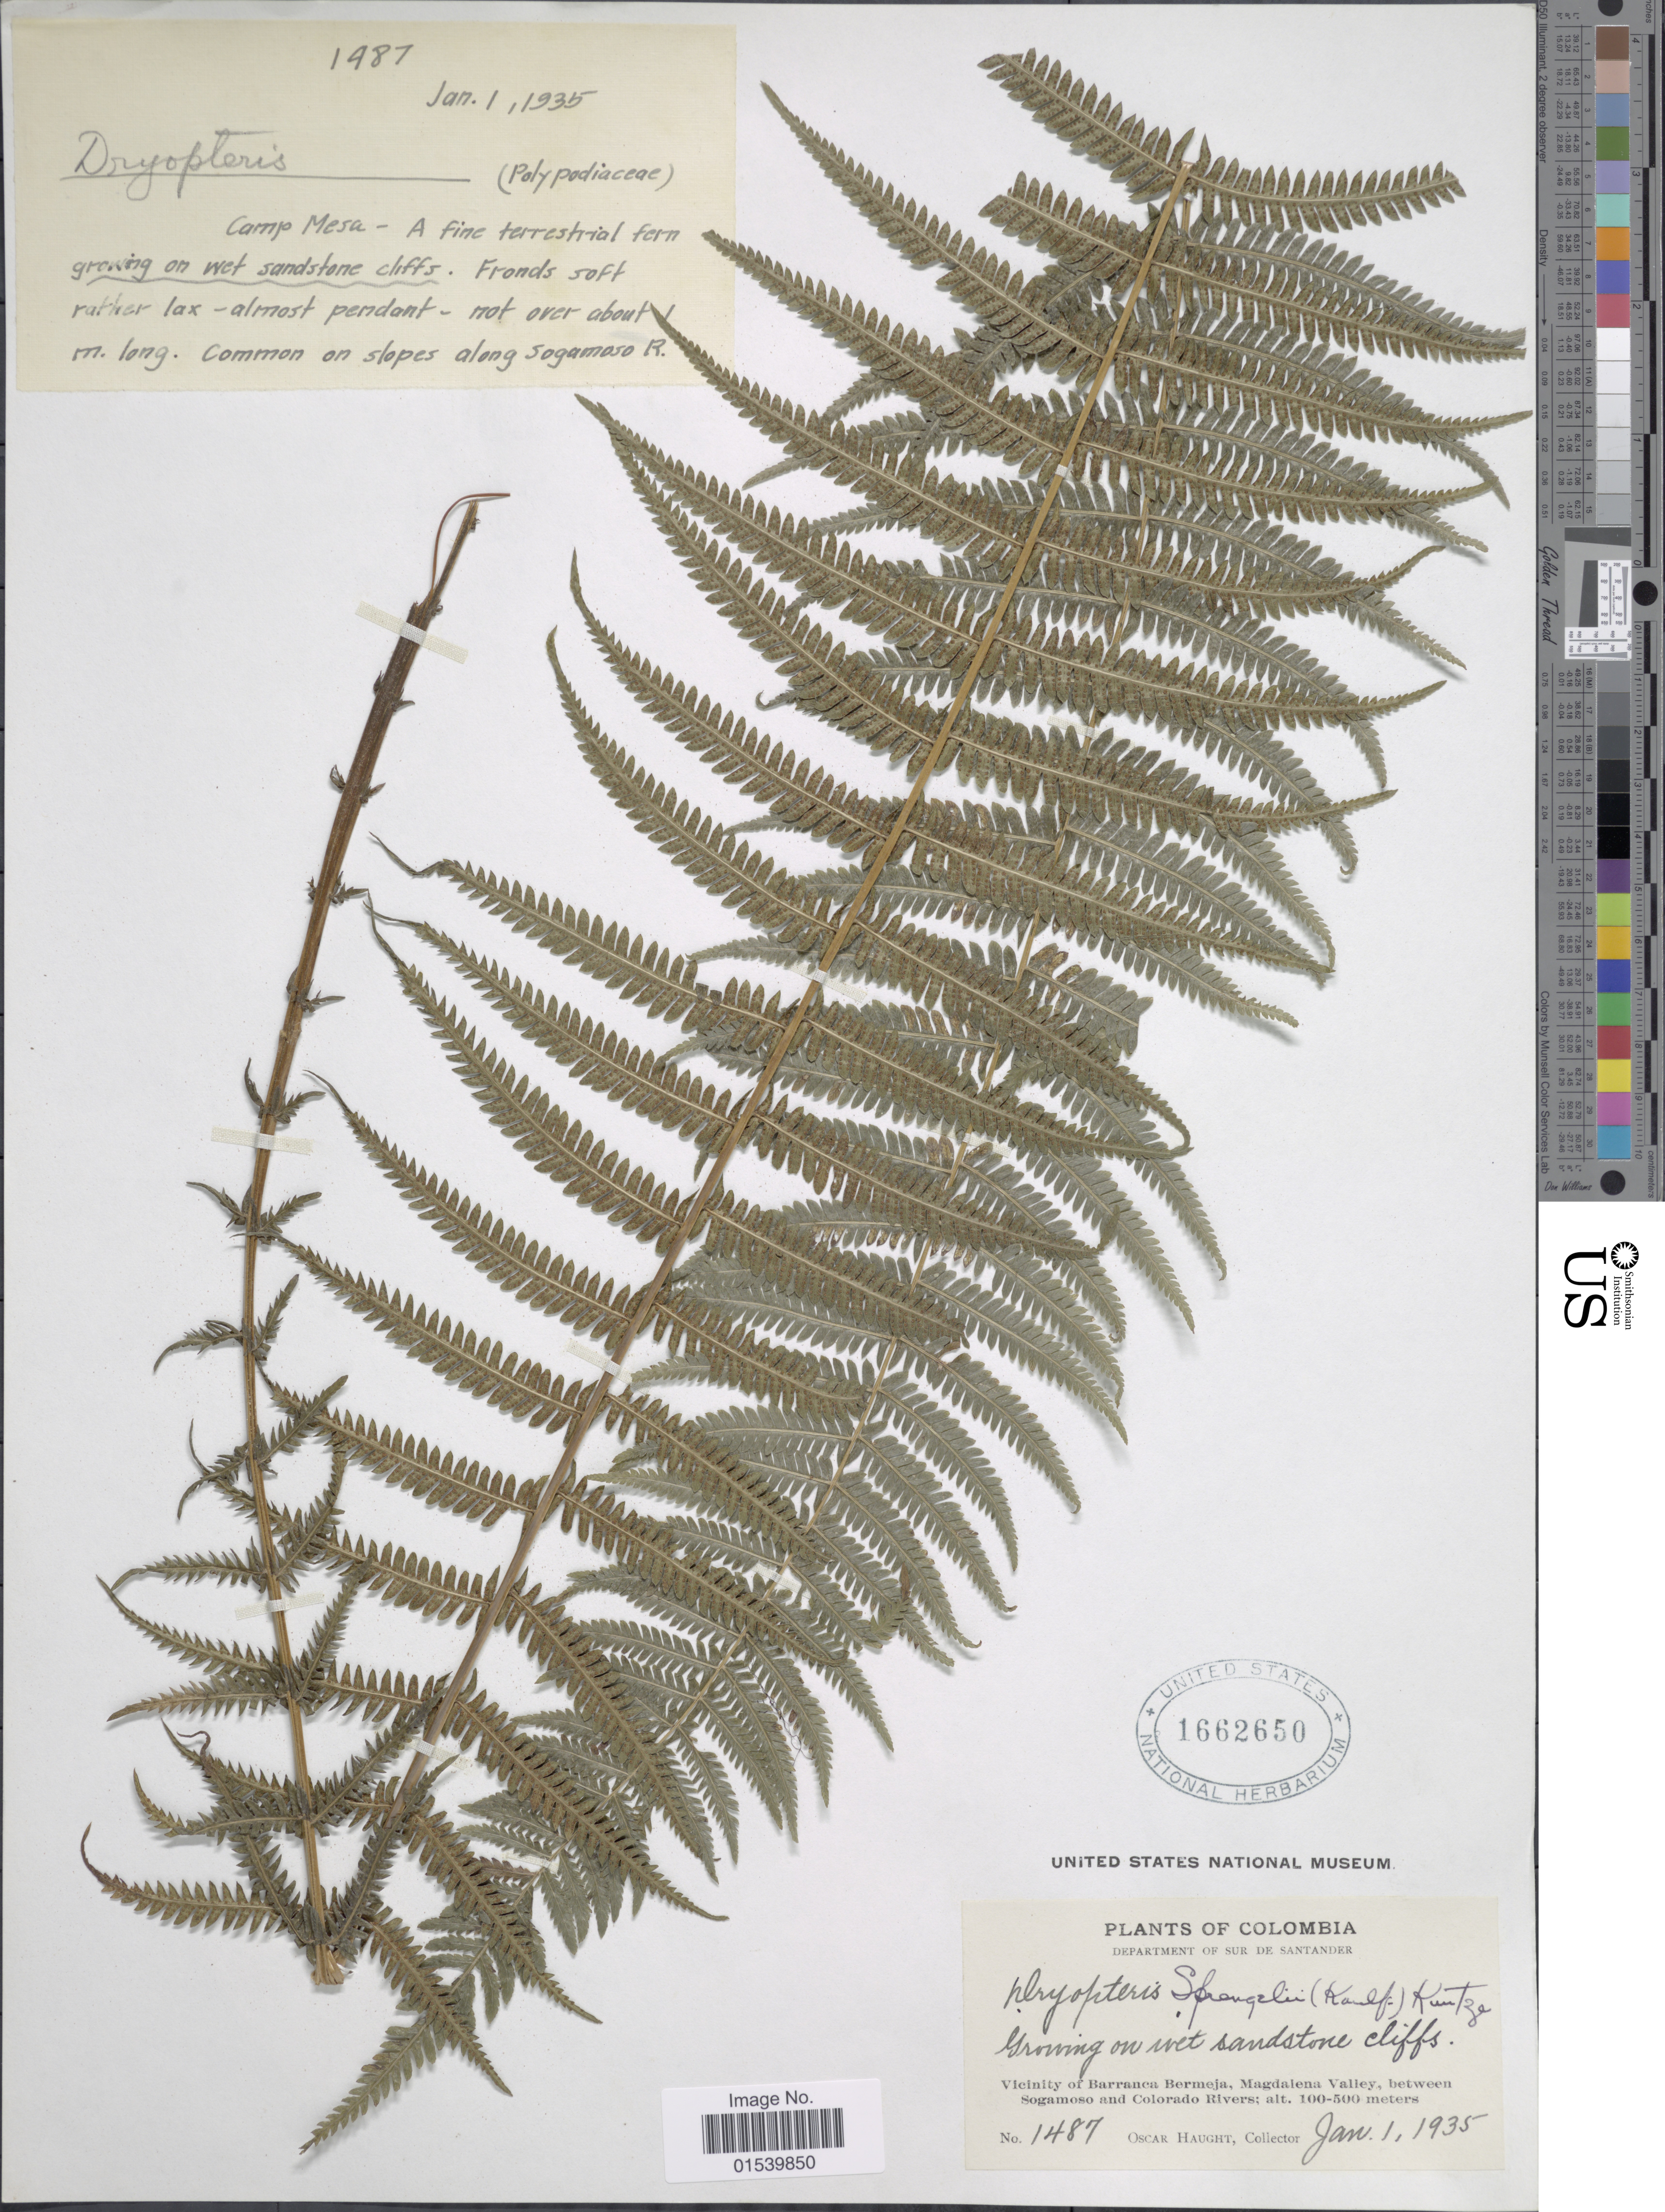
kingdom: Plantae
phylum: Tracheophyta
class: Polypodiopsida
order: Polypodiales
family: Thelypteridaceae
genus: Amauropelta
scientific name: Amauropelta balbisii (Spreng.) comb. nov., ined. 2015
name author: (Spreng.)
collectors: O. L. Haught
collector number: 1487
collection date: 1935-01-01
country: Colombia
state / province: Santander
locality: Department of Sur de Santander, Vicinity of Bermeja, Magdalena Valley, between Sogamosa and Colorado Rivers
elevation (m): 100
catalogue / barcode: US 1662650